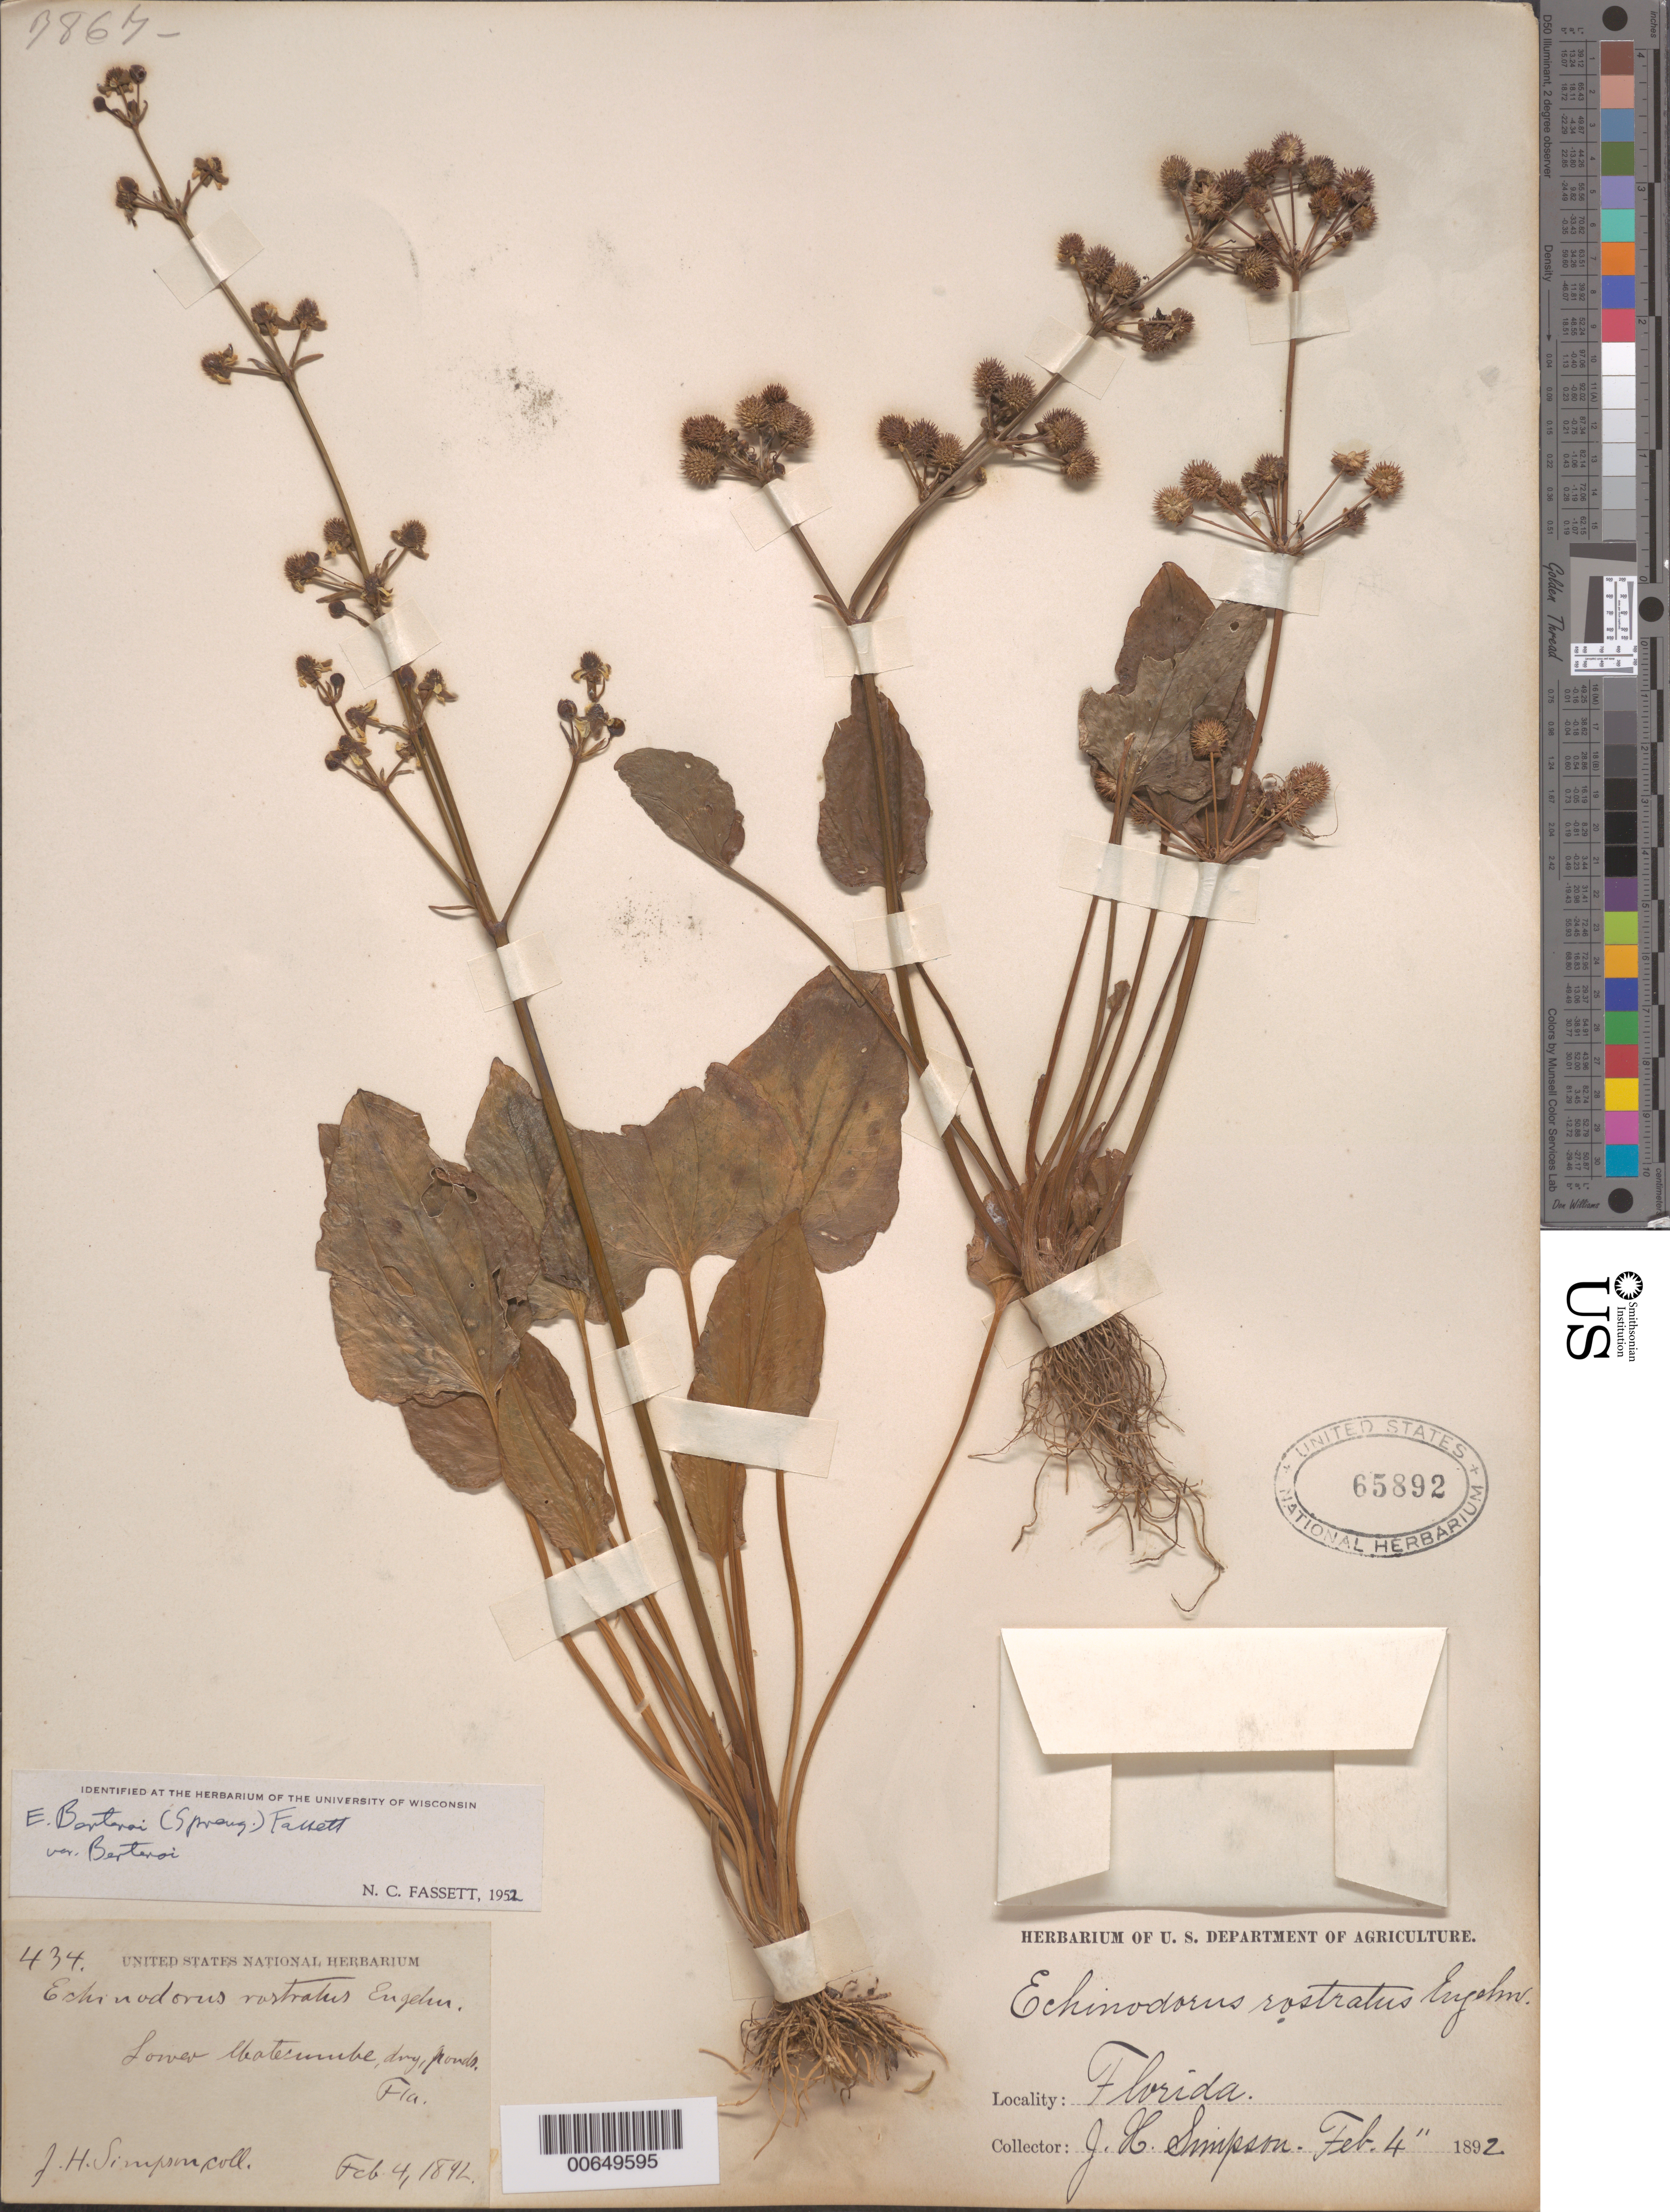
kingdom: Plantae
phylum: Tracheophyta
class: Liliopsida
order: Alismatales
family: Alismataceae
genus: Echinodorus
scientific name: Echinodorus berteroi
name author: (Spreng.) Fassett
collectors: J. H. Simpson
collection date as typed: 04 Feb 1892 or 02 Apr 1892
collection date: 1892-02-04 or 1892-04-02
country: United States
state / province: Florida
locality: Lower Matecumbe.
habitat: Dry ponds.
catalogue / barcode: US 65892